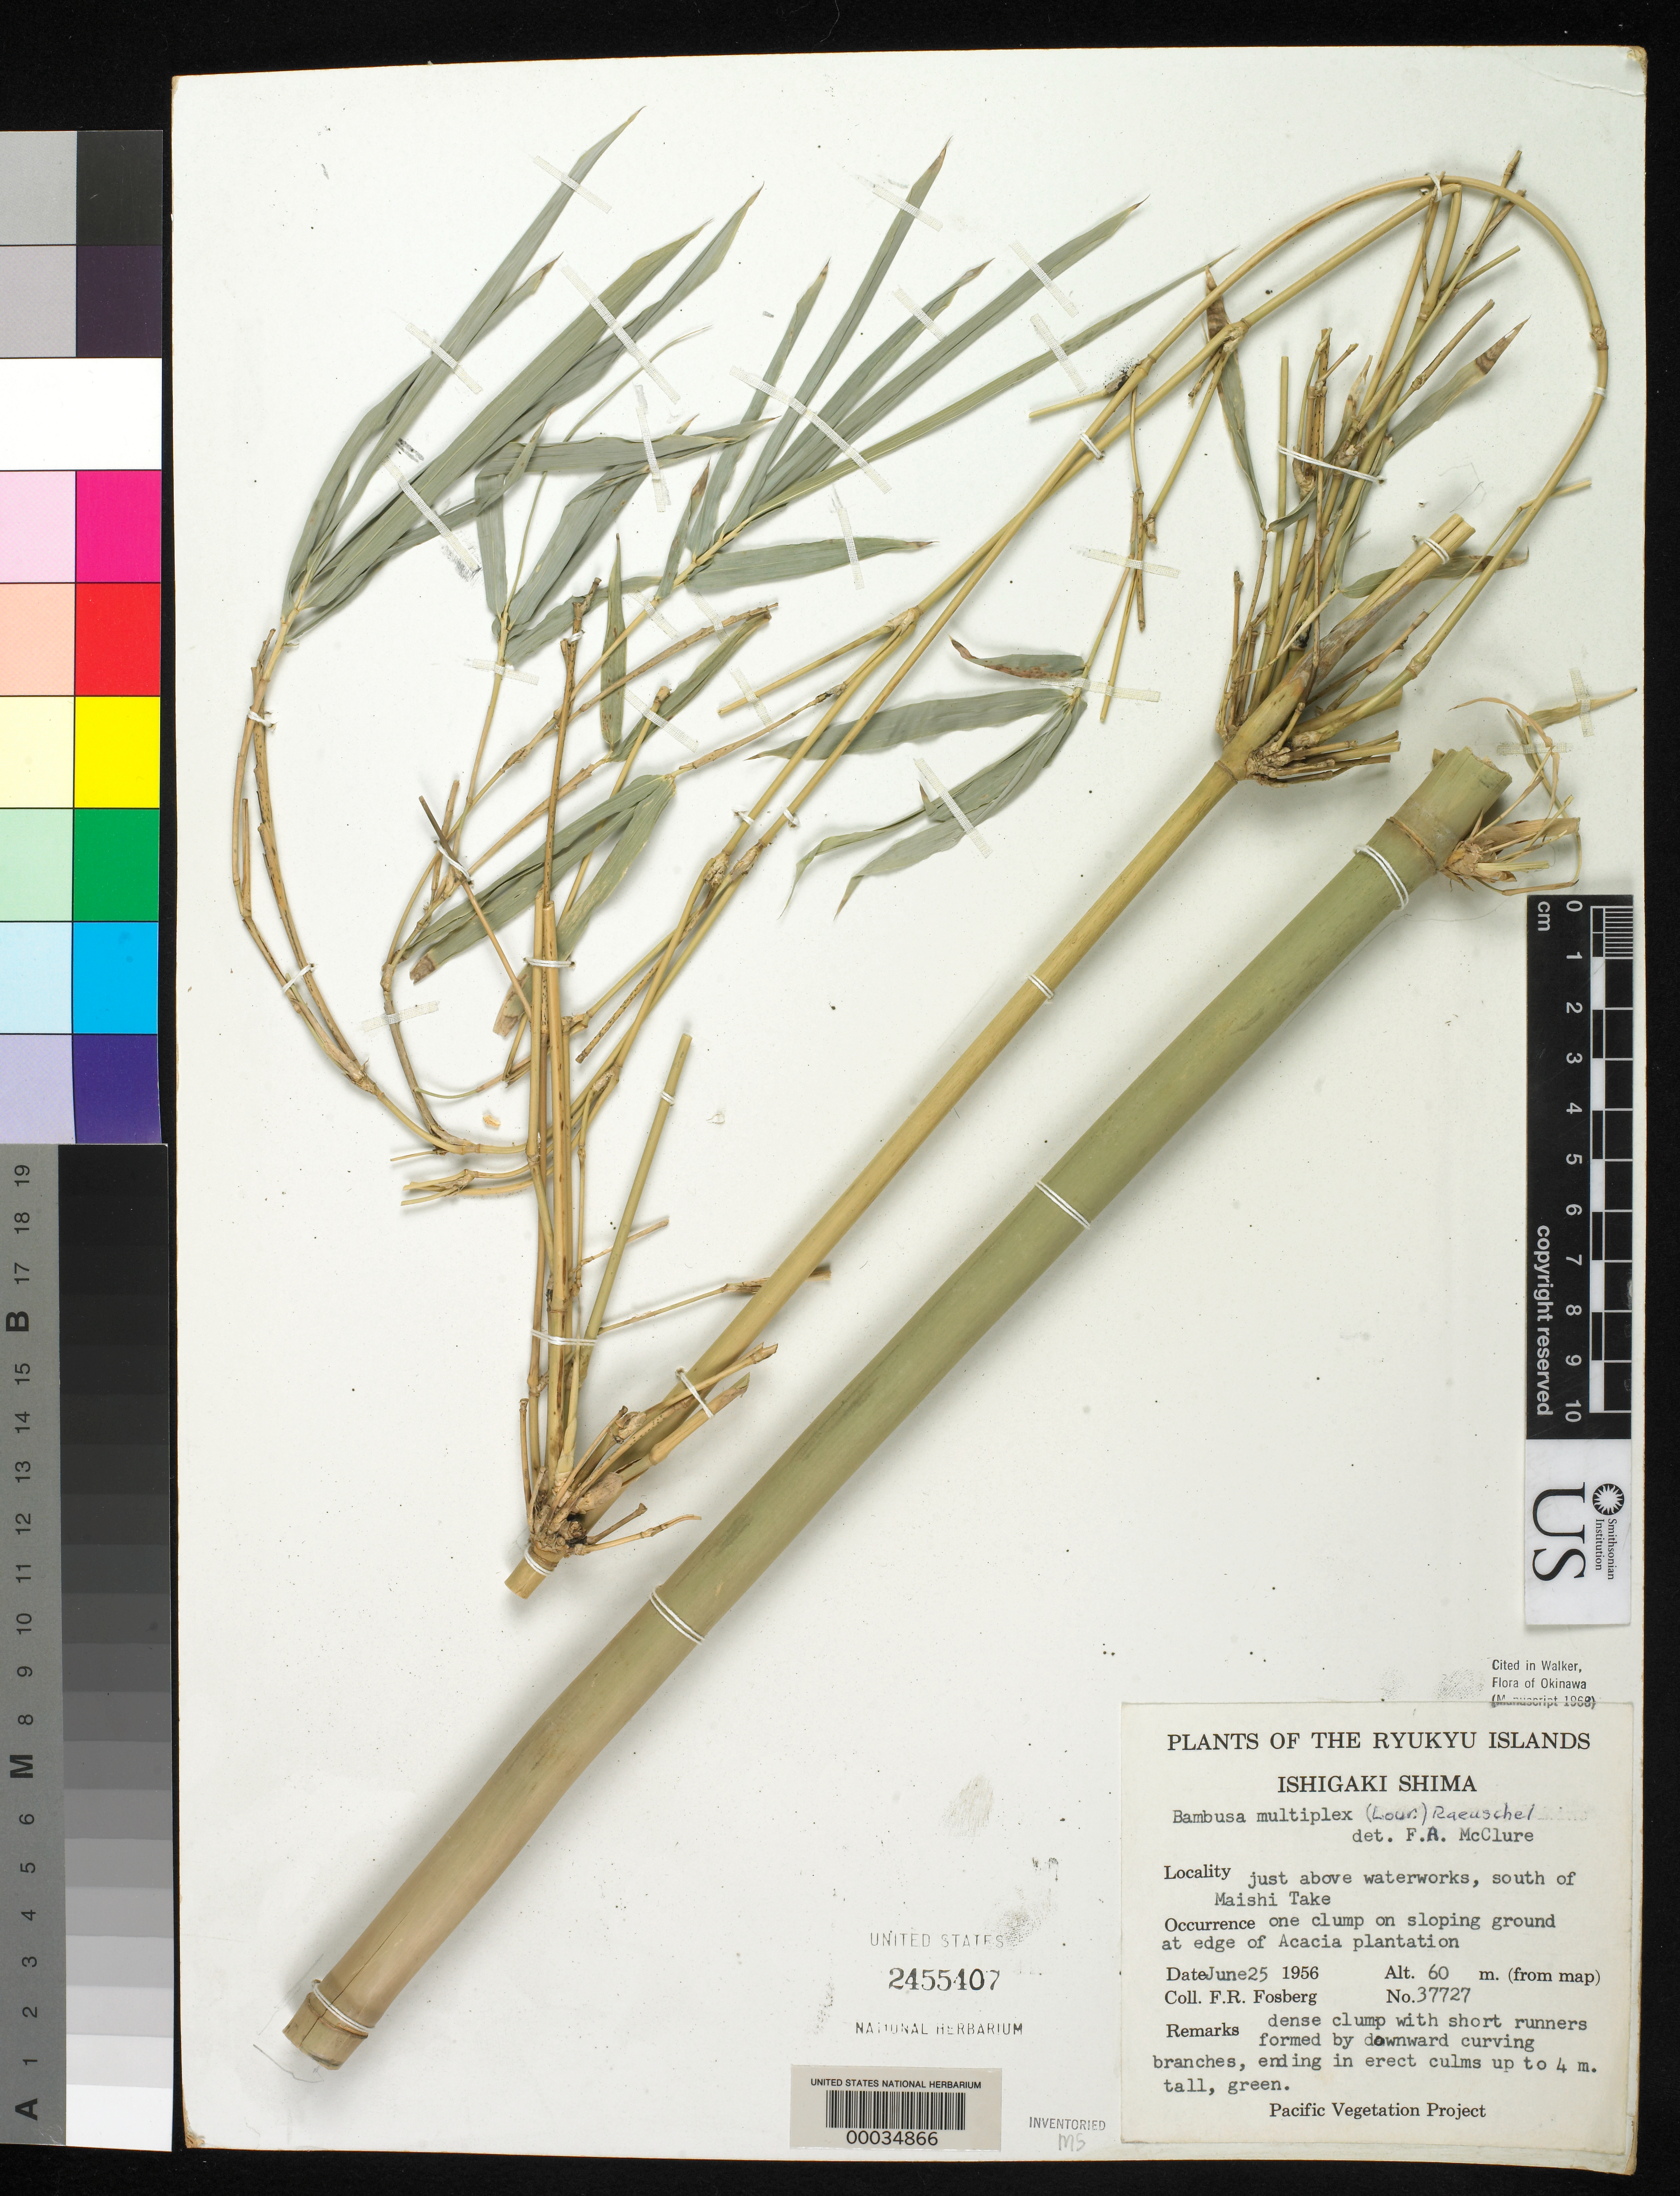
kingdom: Plantae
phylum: Tracheophyta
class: Liliopsida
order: Poales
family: Poaceae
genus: Bambusa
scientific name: Bambusa glaucescens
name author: (Willd.) Merr.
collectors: F. R. Fosberg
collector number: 37727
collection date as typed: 25 Jun 1956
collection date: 1956-06-25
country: Japan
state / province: Okinawa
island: Ishigaki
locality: Ishigaki shima, sakishima is. [Sakishima Is.]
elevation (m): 60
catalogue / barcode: US 2455407